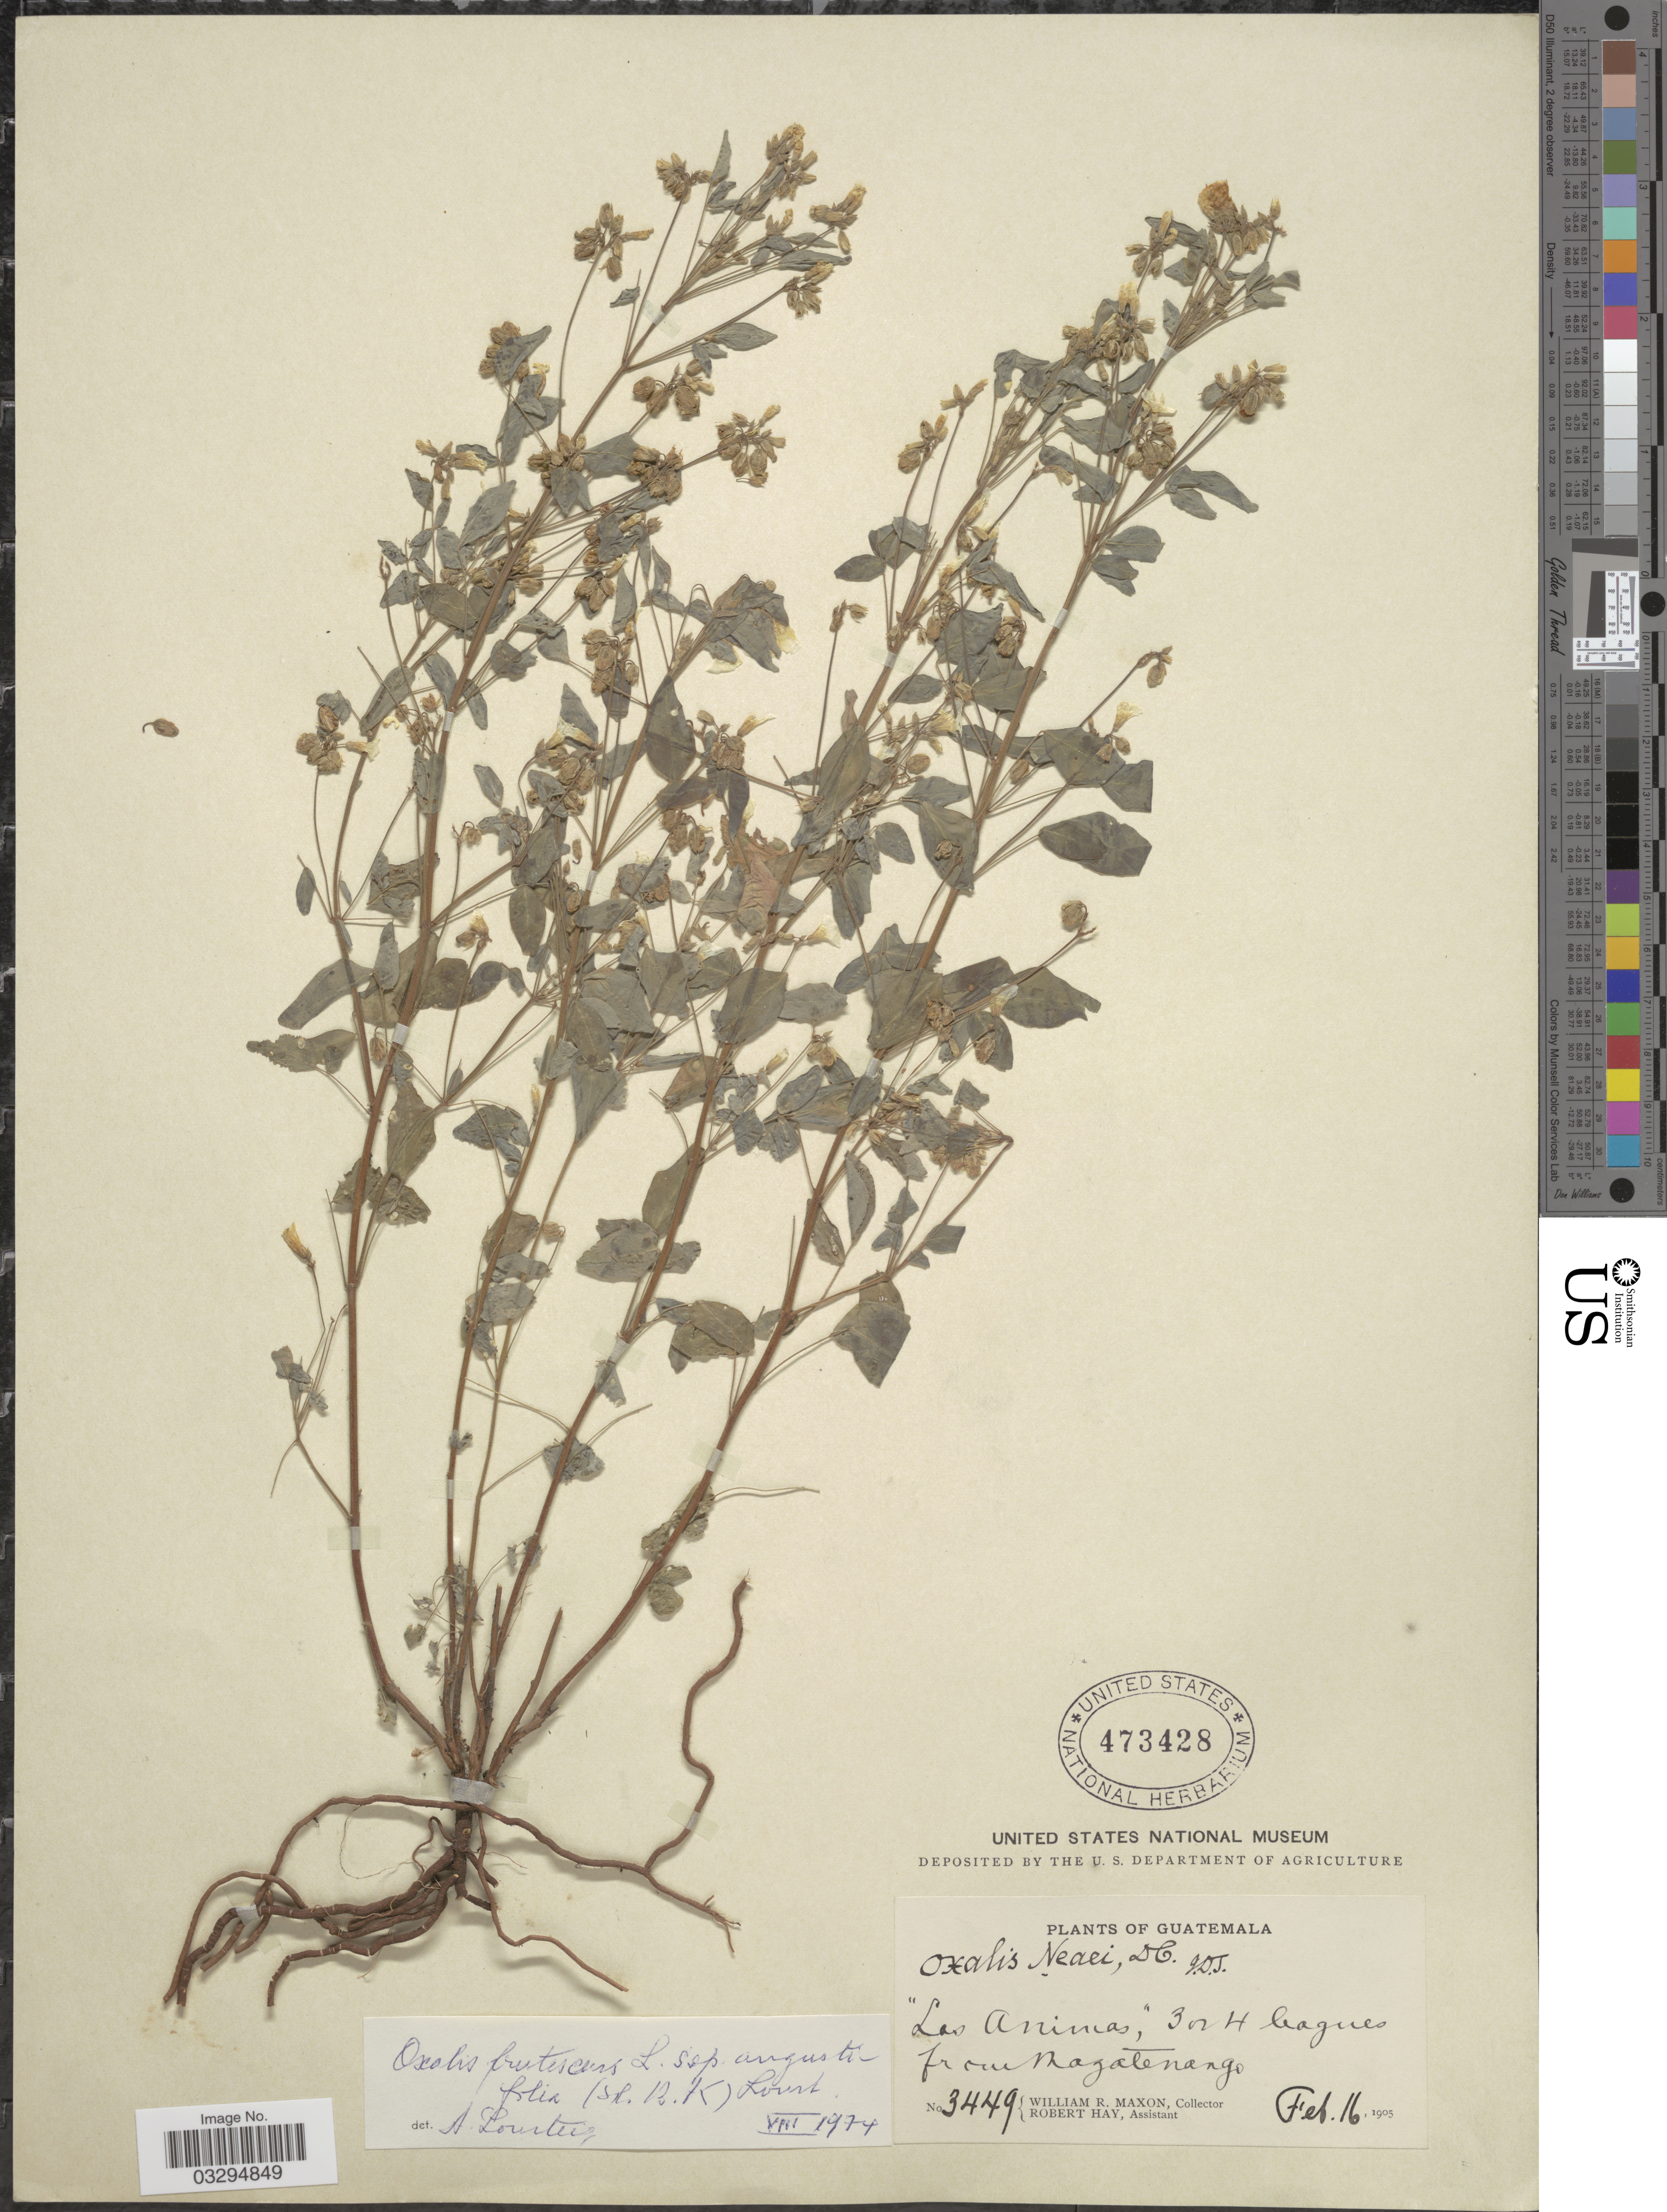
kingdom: Plantae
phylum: Tracheophyta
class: Magnoliopsida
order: Oxalidales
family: Oxalidaceae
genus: Oxalis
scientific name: Oxalis frutescens subsp. angustifolia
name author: (Kunth) Lourteig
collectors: W. R. Maxon & R. Hay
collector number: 3449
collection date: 1905-02-16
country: Guatemala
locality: Las Animas,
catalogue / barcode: US 473428